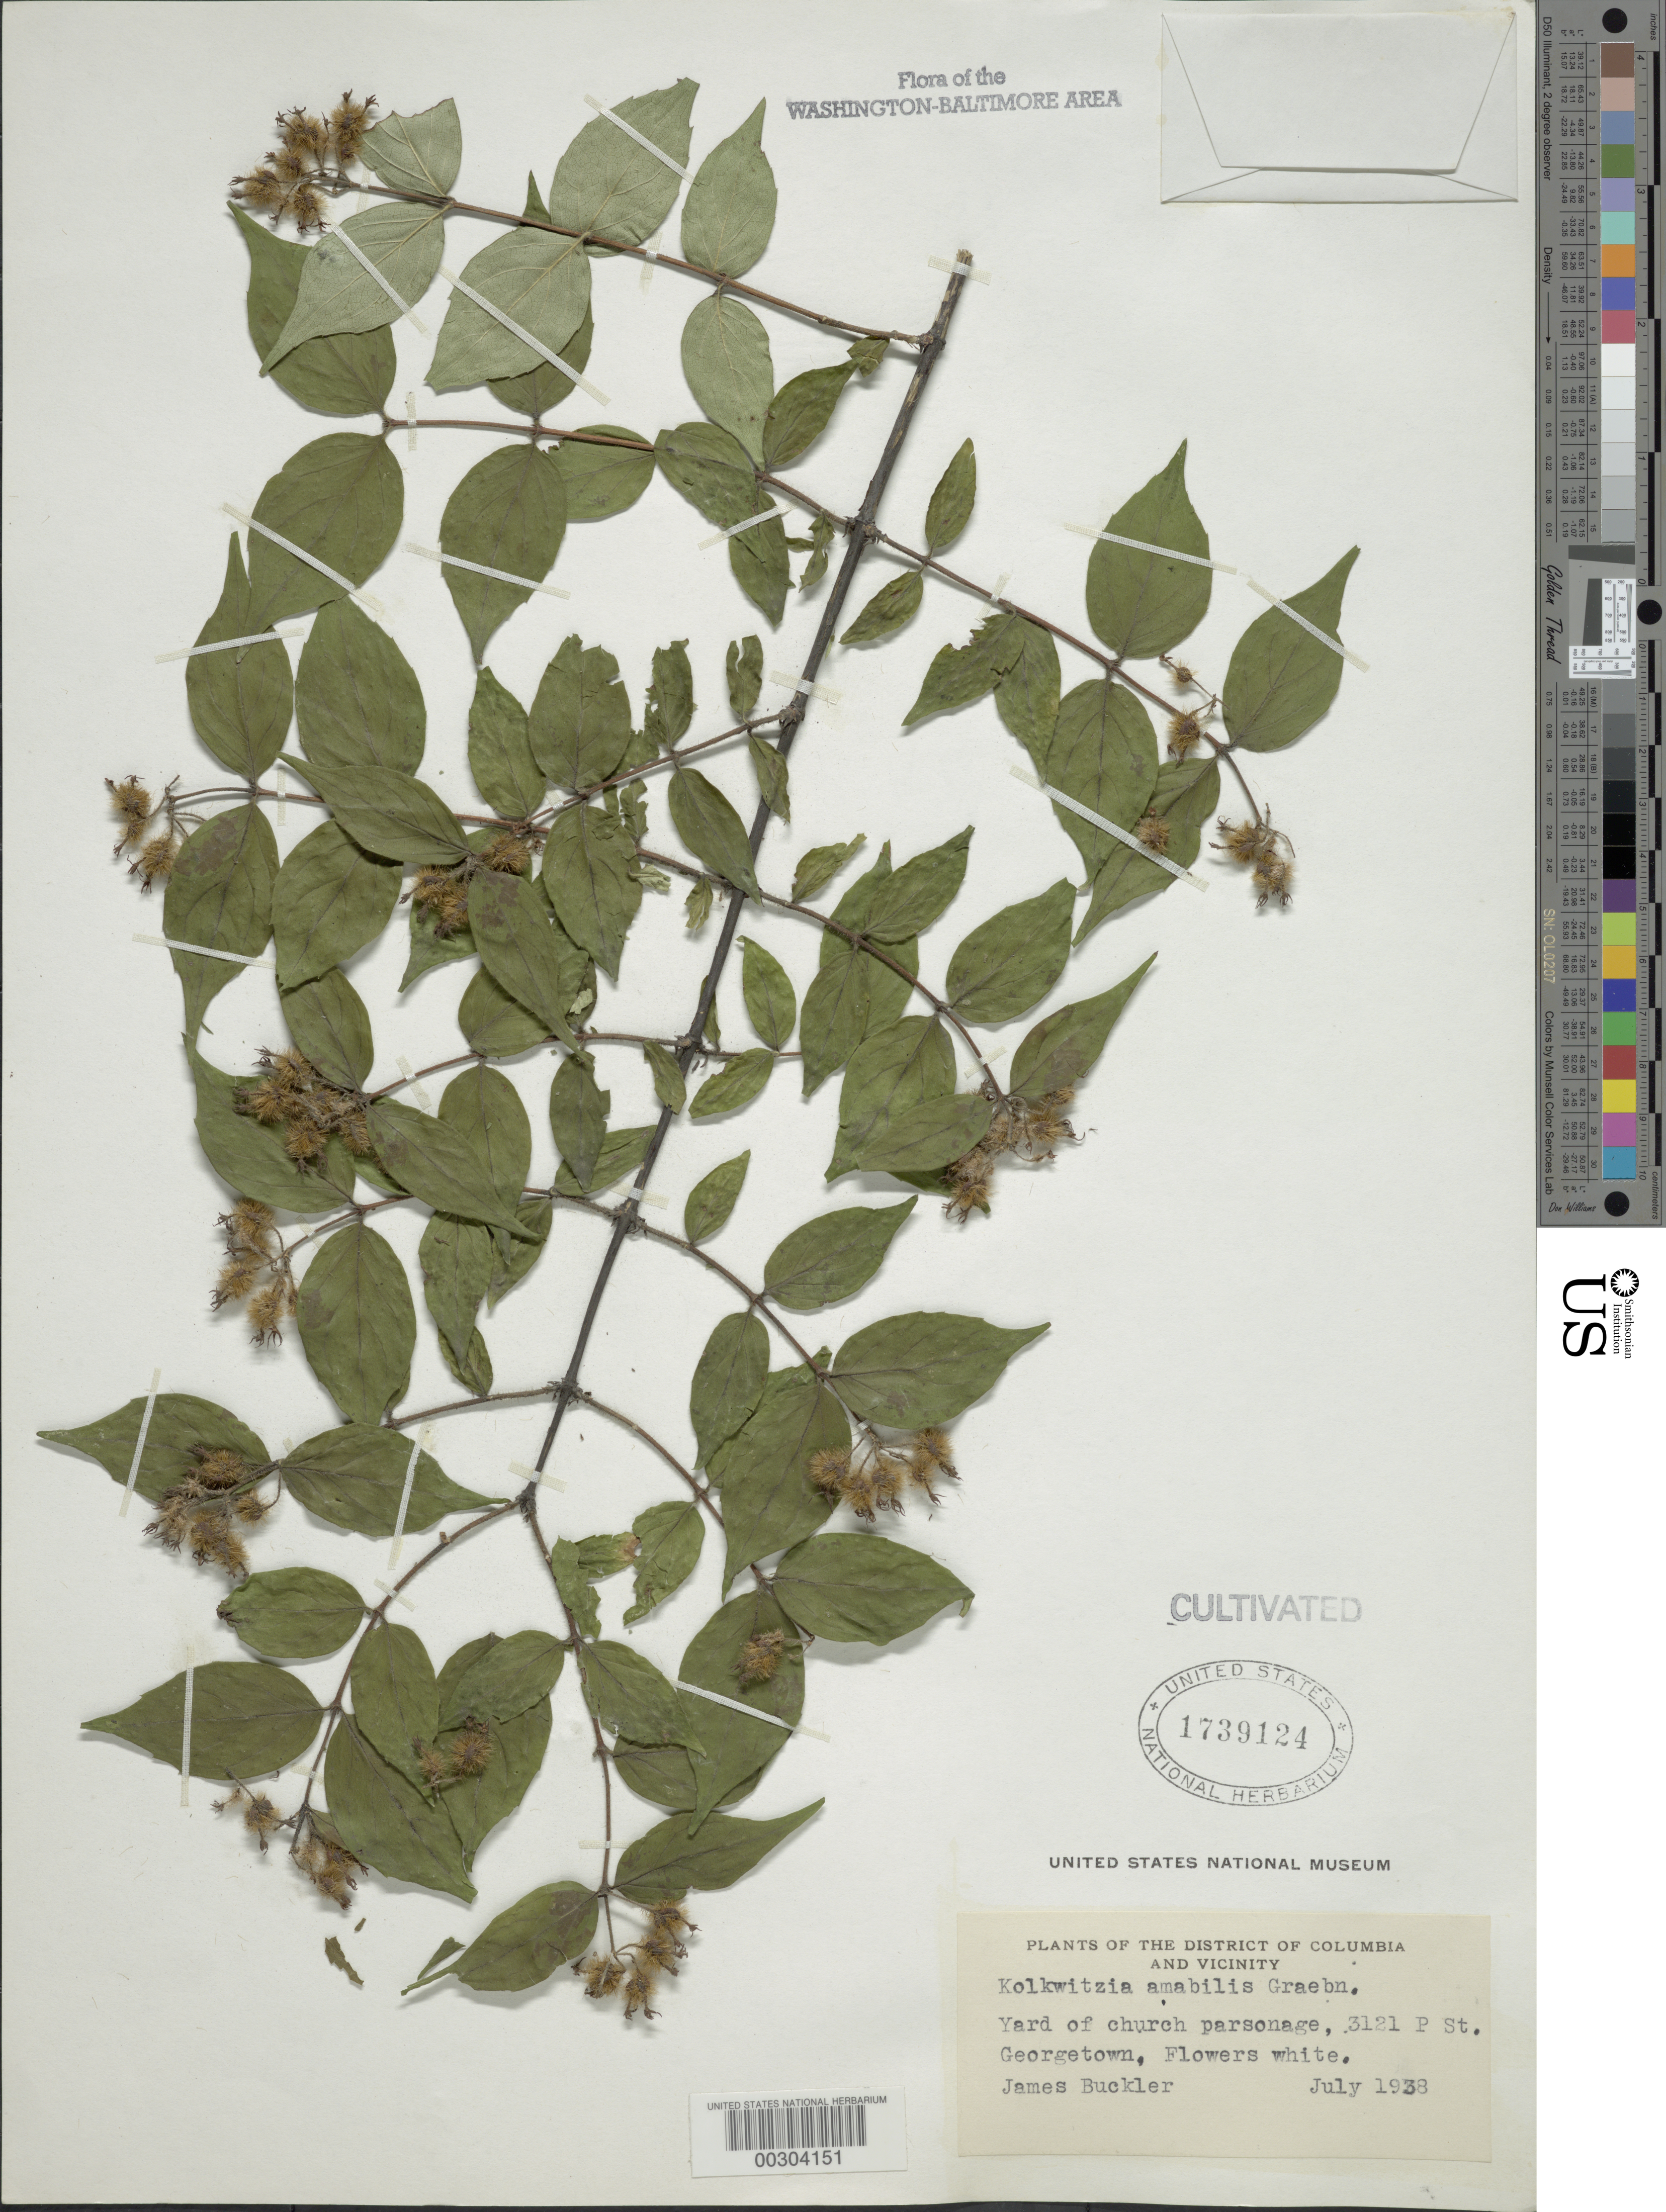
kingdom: Plantae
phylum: Tracheophyta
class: Magnoliopsida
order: Dipsacales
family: Caprifoliaceae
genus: Kolkwitzia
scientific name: Kolkwitzia amabilis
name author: Graebn.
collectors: J. Buckler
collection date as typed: Jul 1938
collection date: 1938-07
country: United States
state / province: District of Columbia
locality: Georgetown, 3121 P St, yard of Church Parsonage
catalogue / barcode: US 1739124